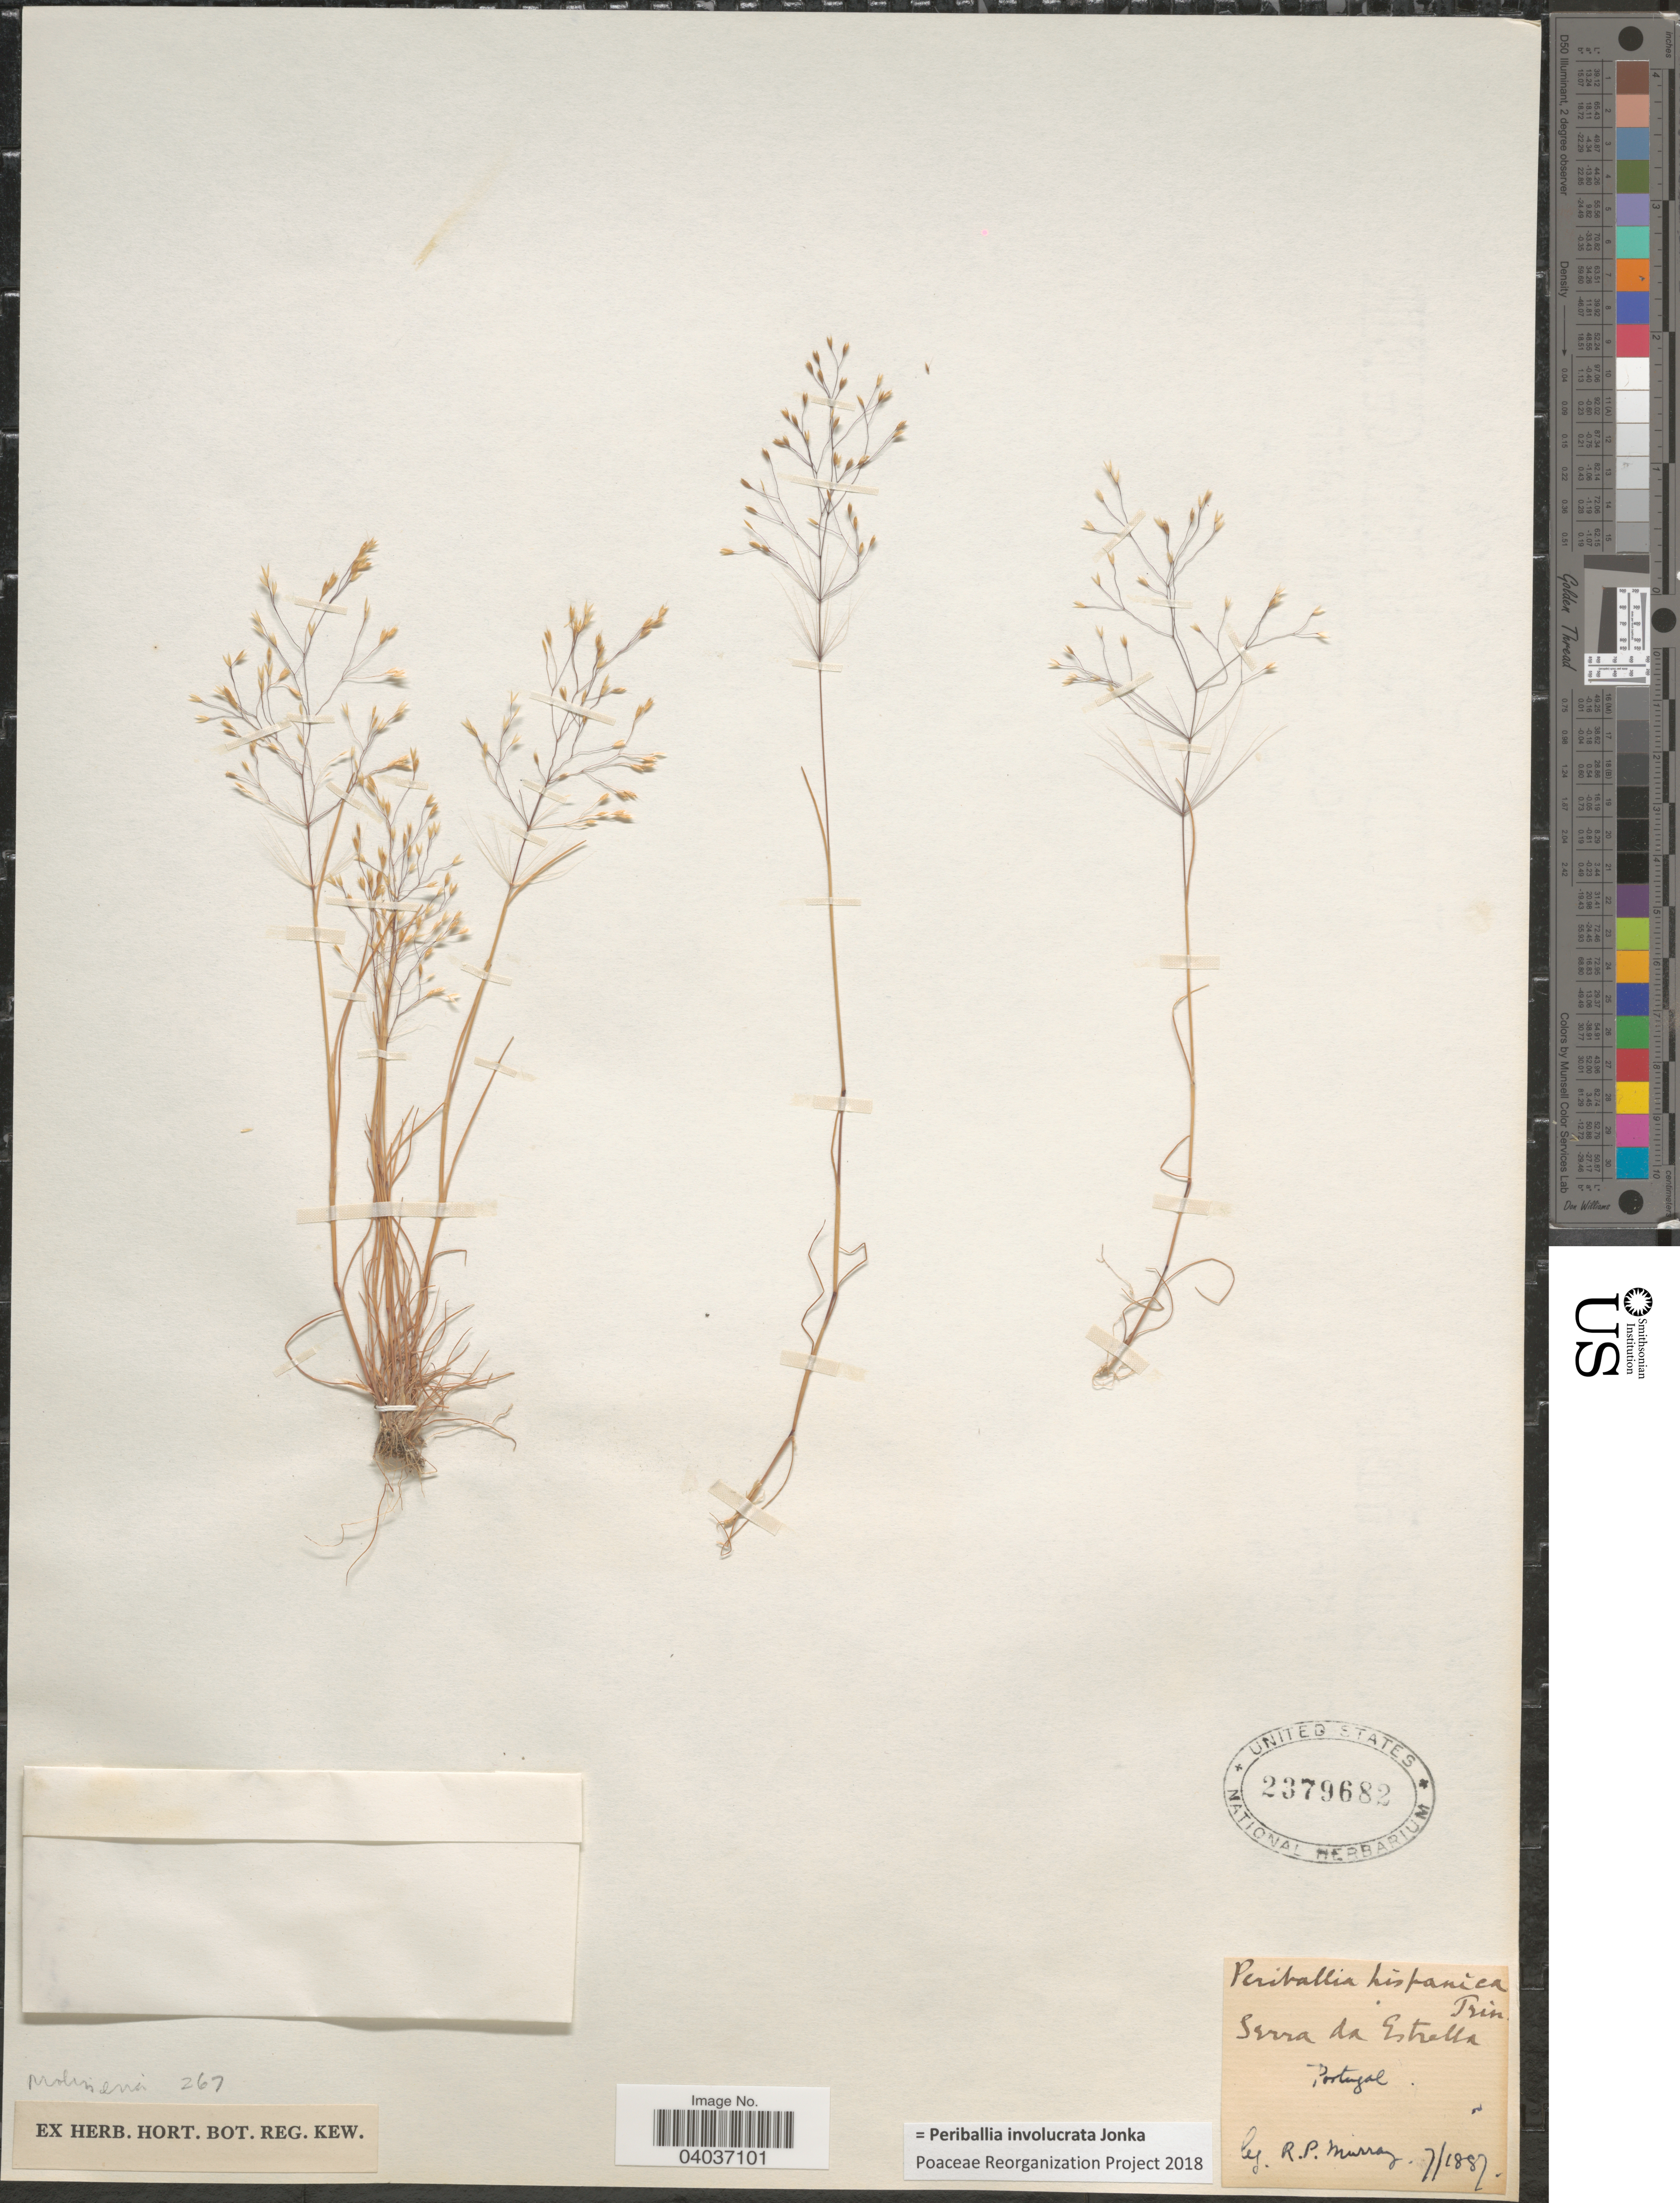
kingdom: Plantae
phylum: Tracheophyta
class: Liliopsida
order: Poales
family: Poaceae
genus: Periballia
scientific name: Periballia involucrata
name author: Janka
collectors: R. P. Murray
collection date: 1887-07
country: Portugal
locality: Serra da Estrella.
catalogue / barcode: US 2379682